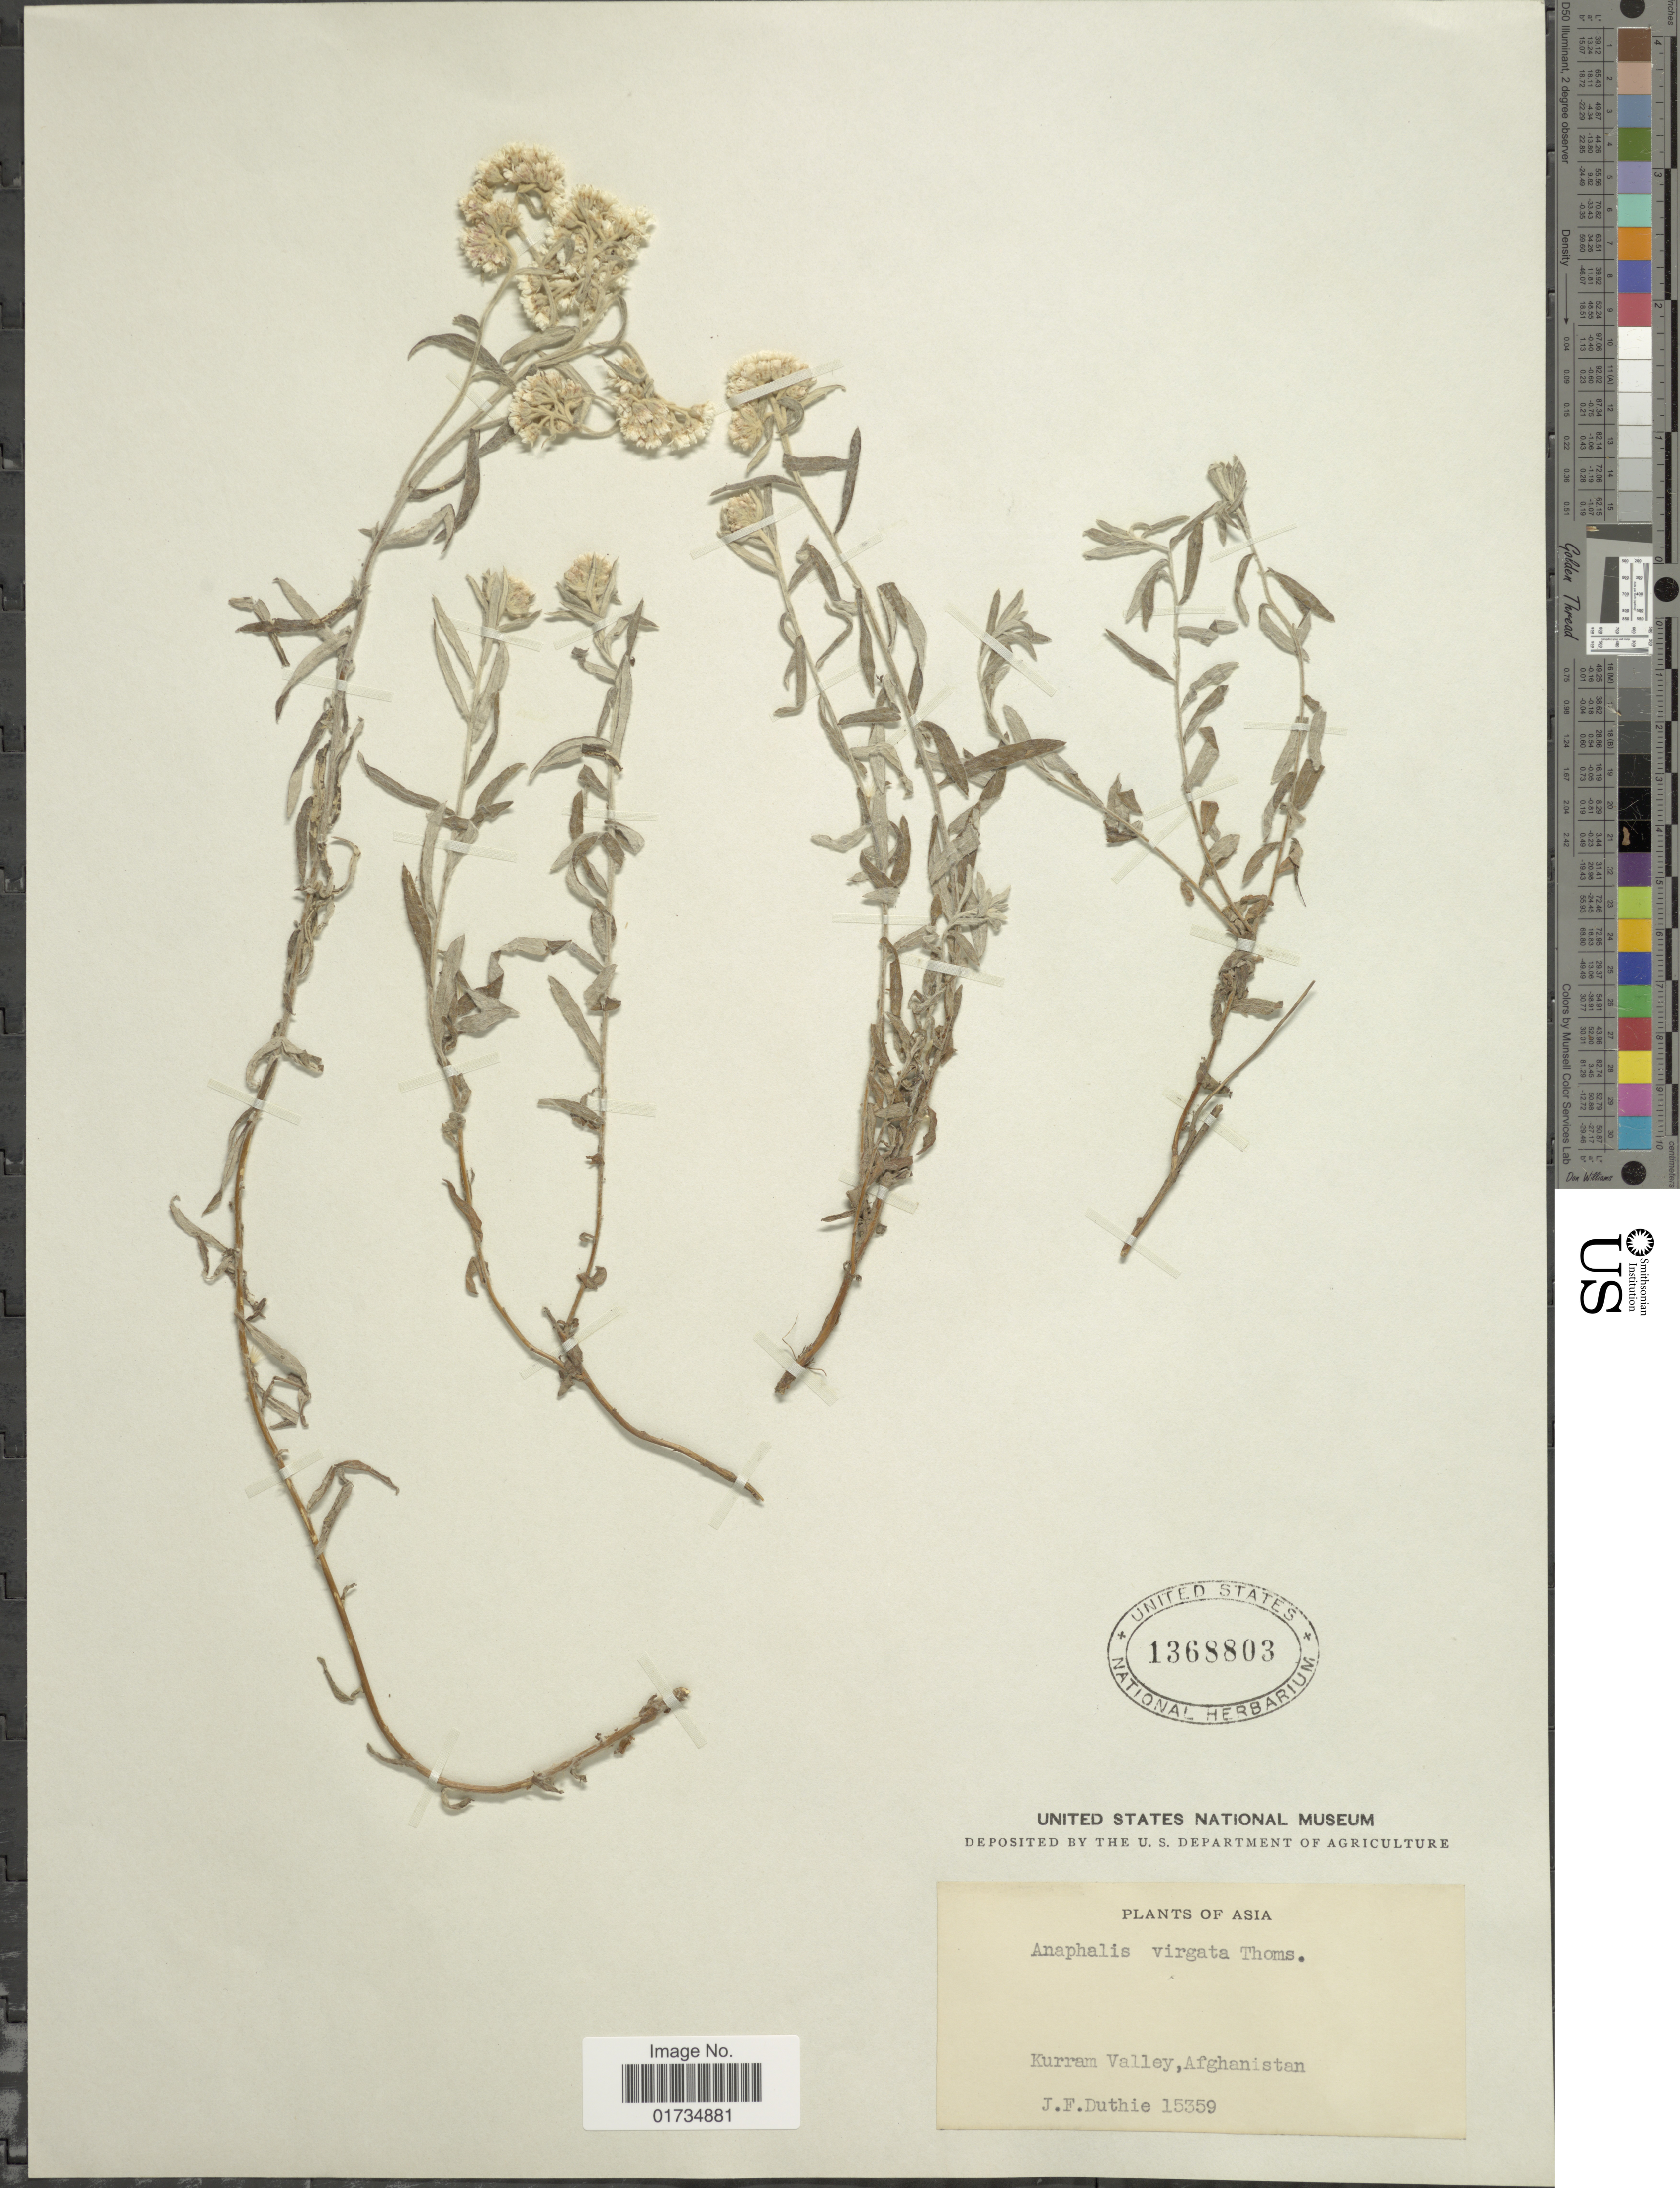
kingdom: Plantae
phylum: Tracheophyta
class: Magnoliopsida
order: Asterales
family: Asteraceae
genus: Anaphalis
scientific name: Anaphalis virgata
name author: Thomson ex C.B. Clarke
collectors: J. F. Duthie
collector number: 15359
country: Afghanistan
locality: Kurram Valley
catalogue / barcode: US 1368803